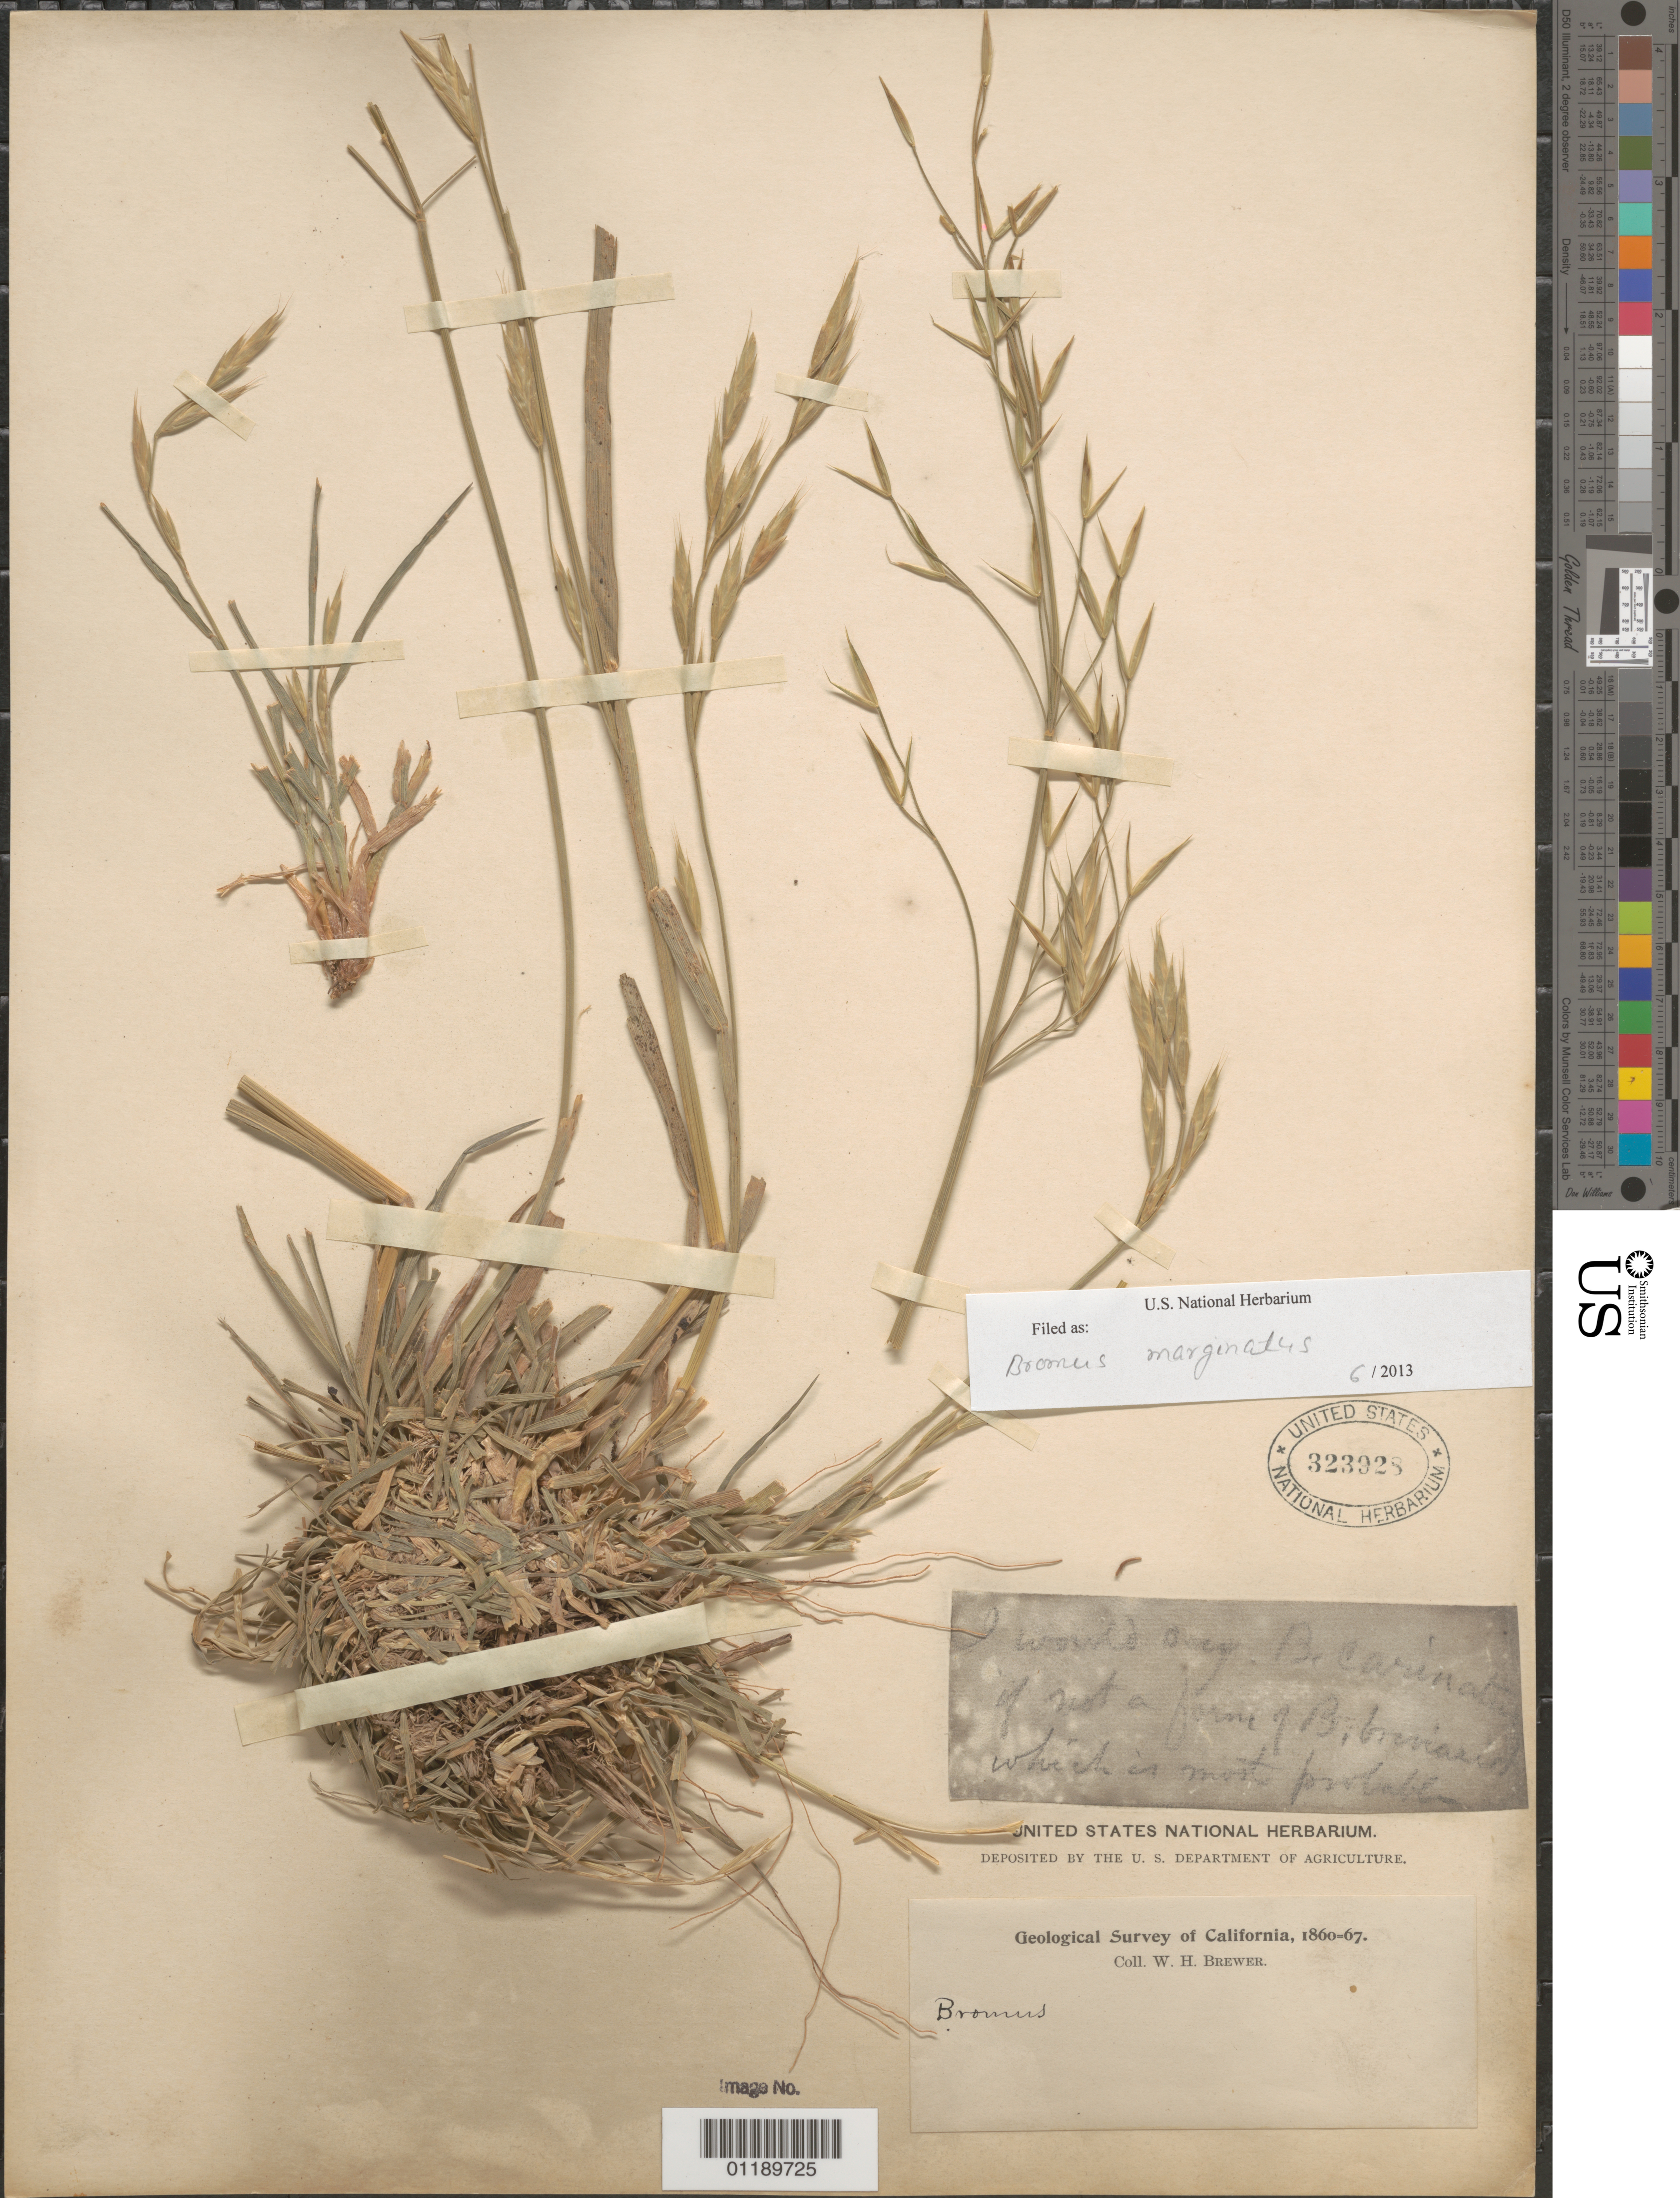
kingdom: Plantae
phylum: Tracheophyta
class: Liliopsida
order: Poales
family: Poaceae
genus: Bromus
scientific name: Bromus marginatus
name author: Nees ex Steud.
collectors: W. H. Brewer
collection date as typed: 1860 to -- --- 1867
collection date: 1860/1867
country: United States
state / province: California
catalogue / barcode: US 323928